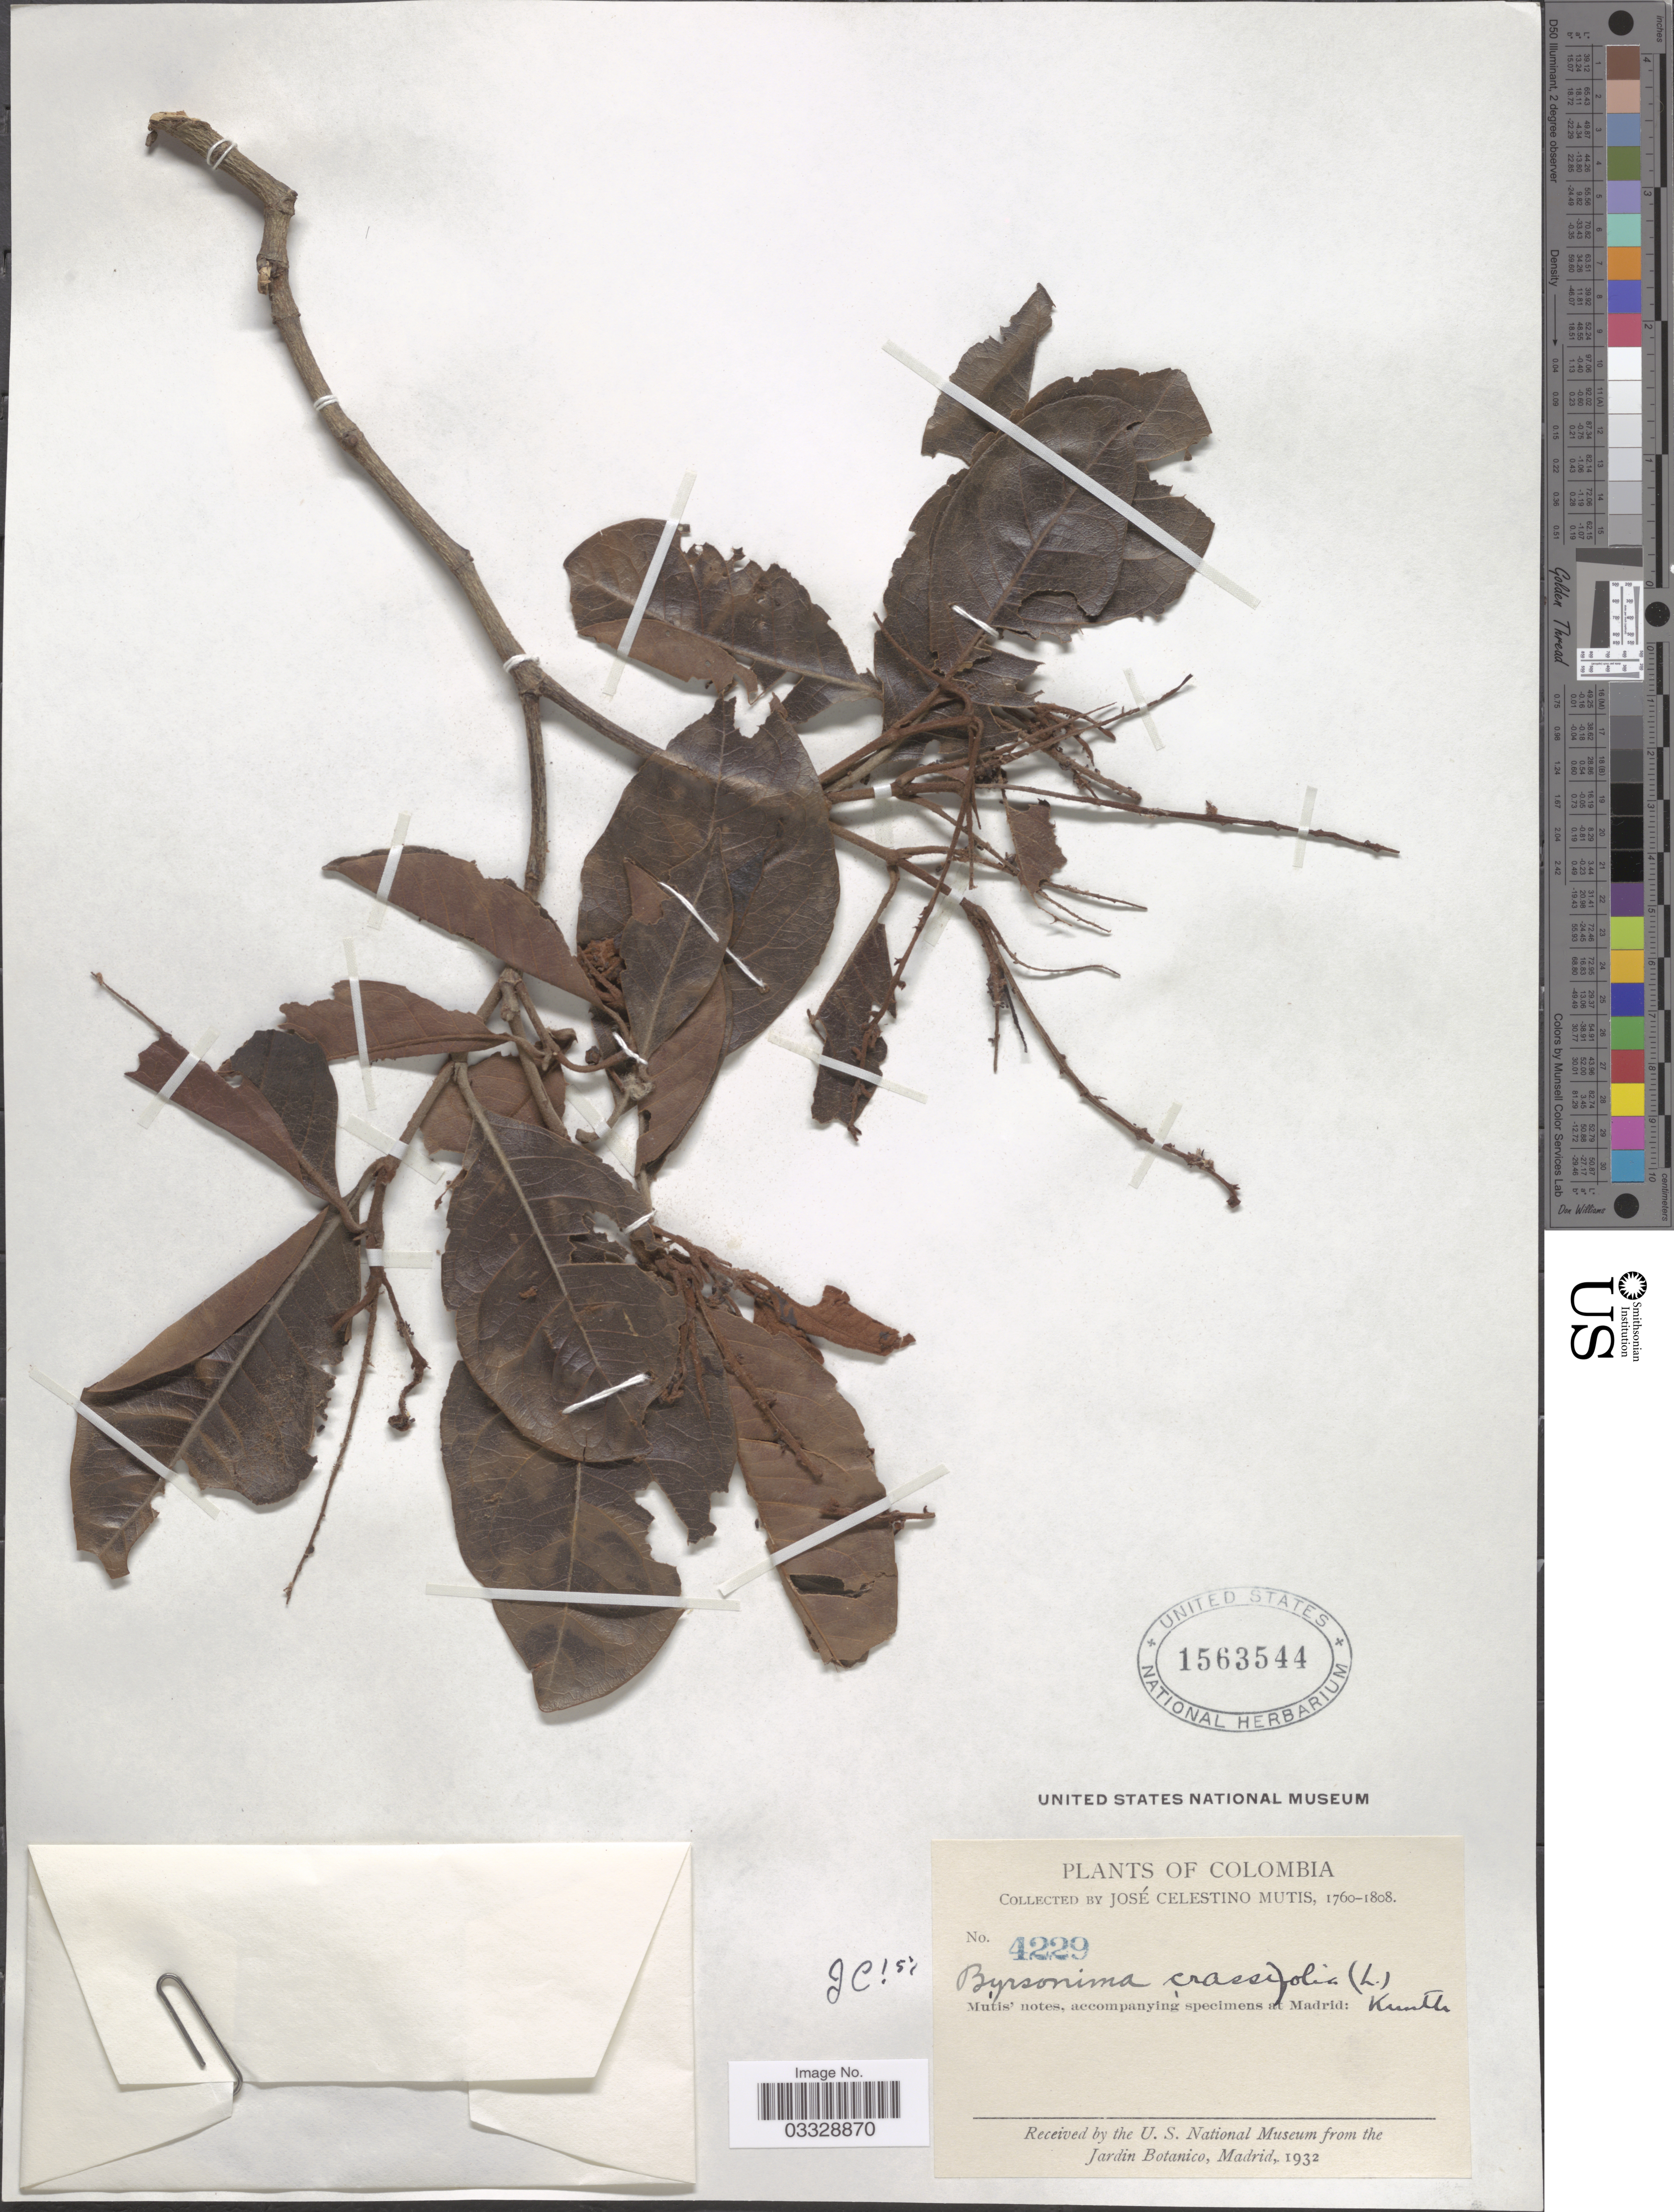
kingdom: Plantae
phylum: Tracheophyta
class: Magnoliopsida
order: Malpighiales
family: Malpighiaceae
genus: Byrsonima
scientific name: Byrsonima crassifolia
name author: (L.) Kunth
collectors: J. C. B. Mutis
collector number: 4229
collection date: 1760/1808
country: Colombia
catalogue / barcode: US 1563544